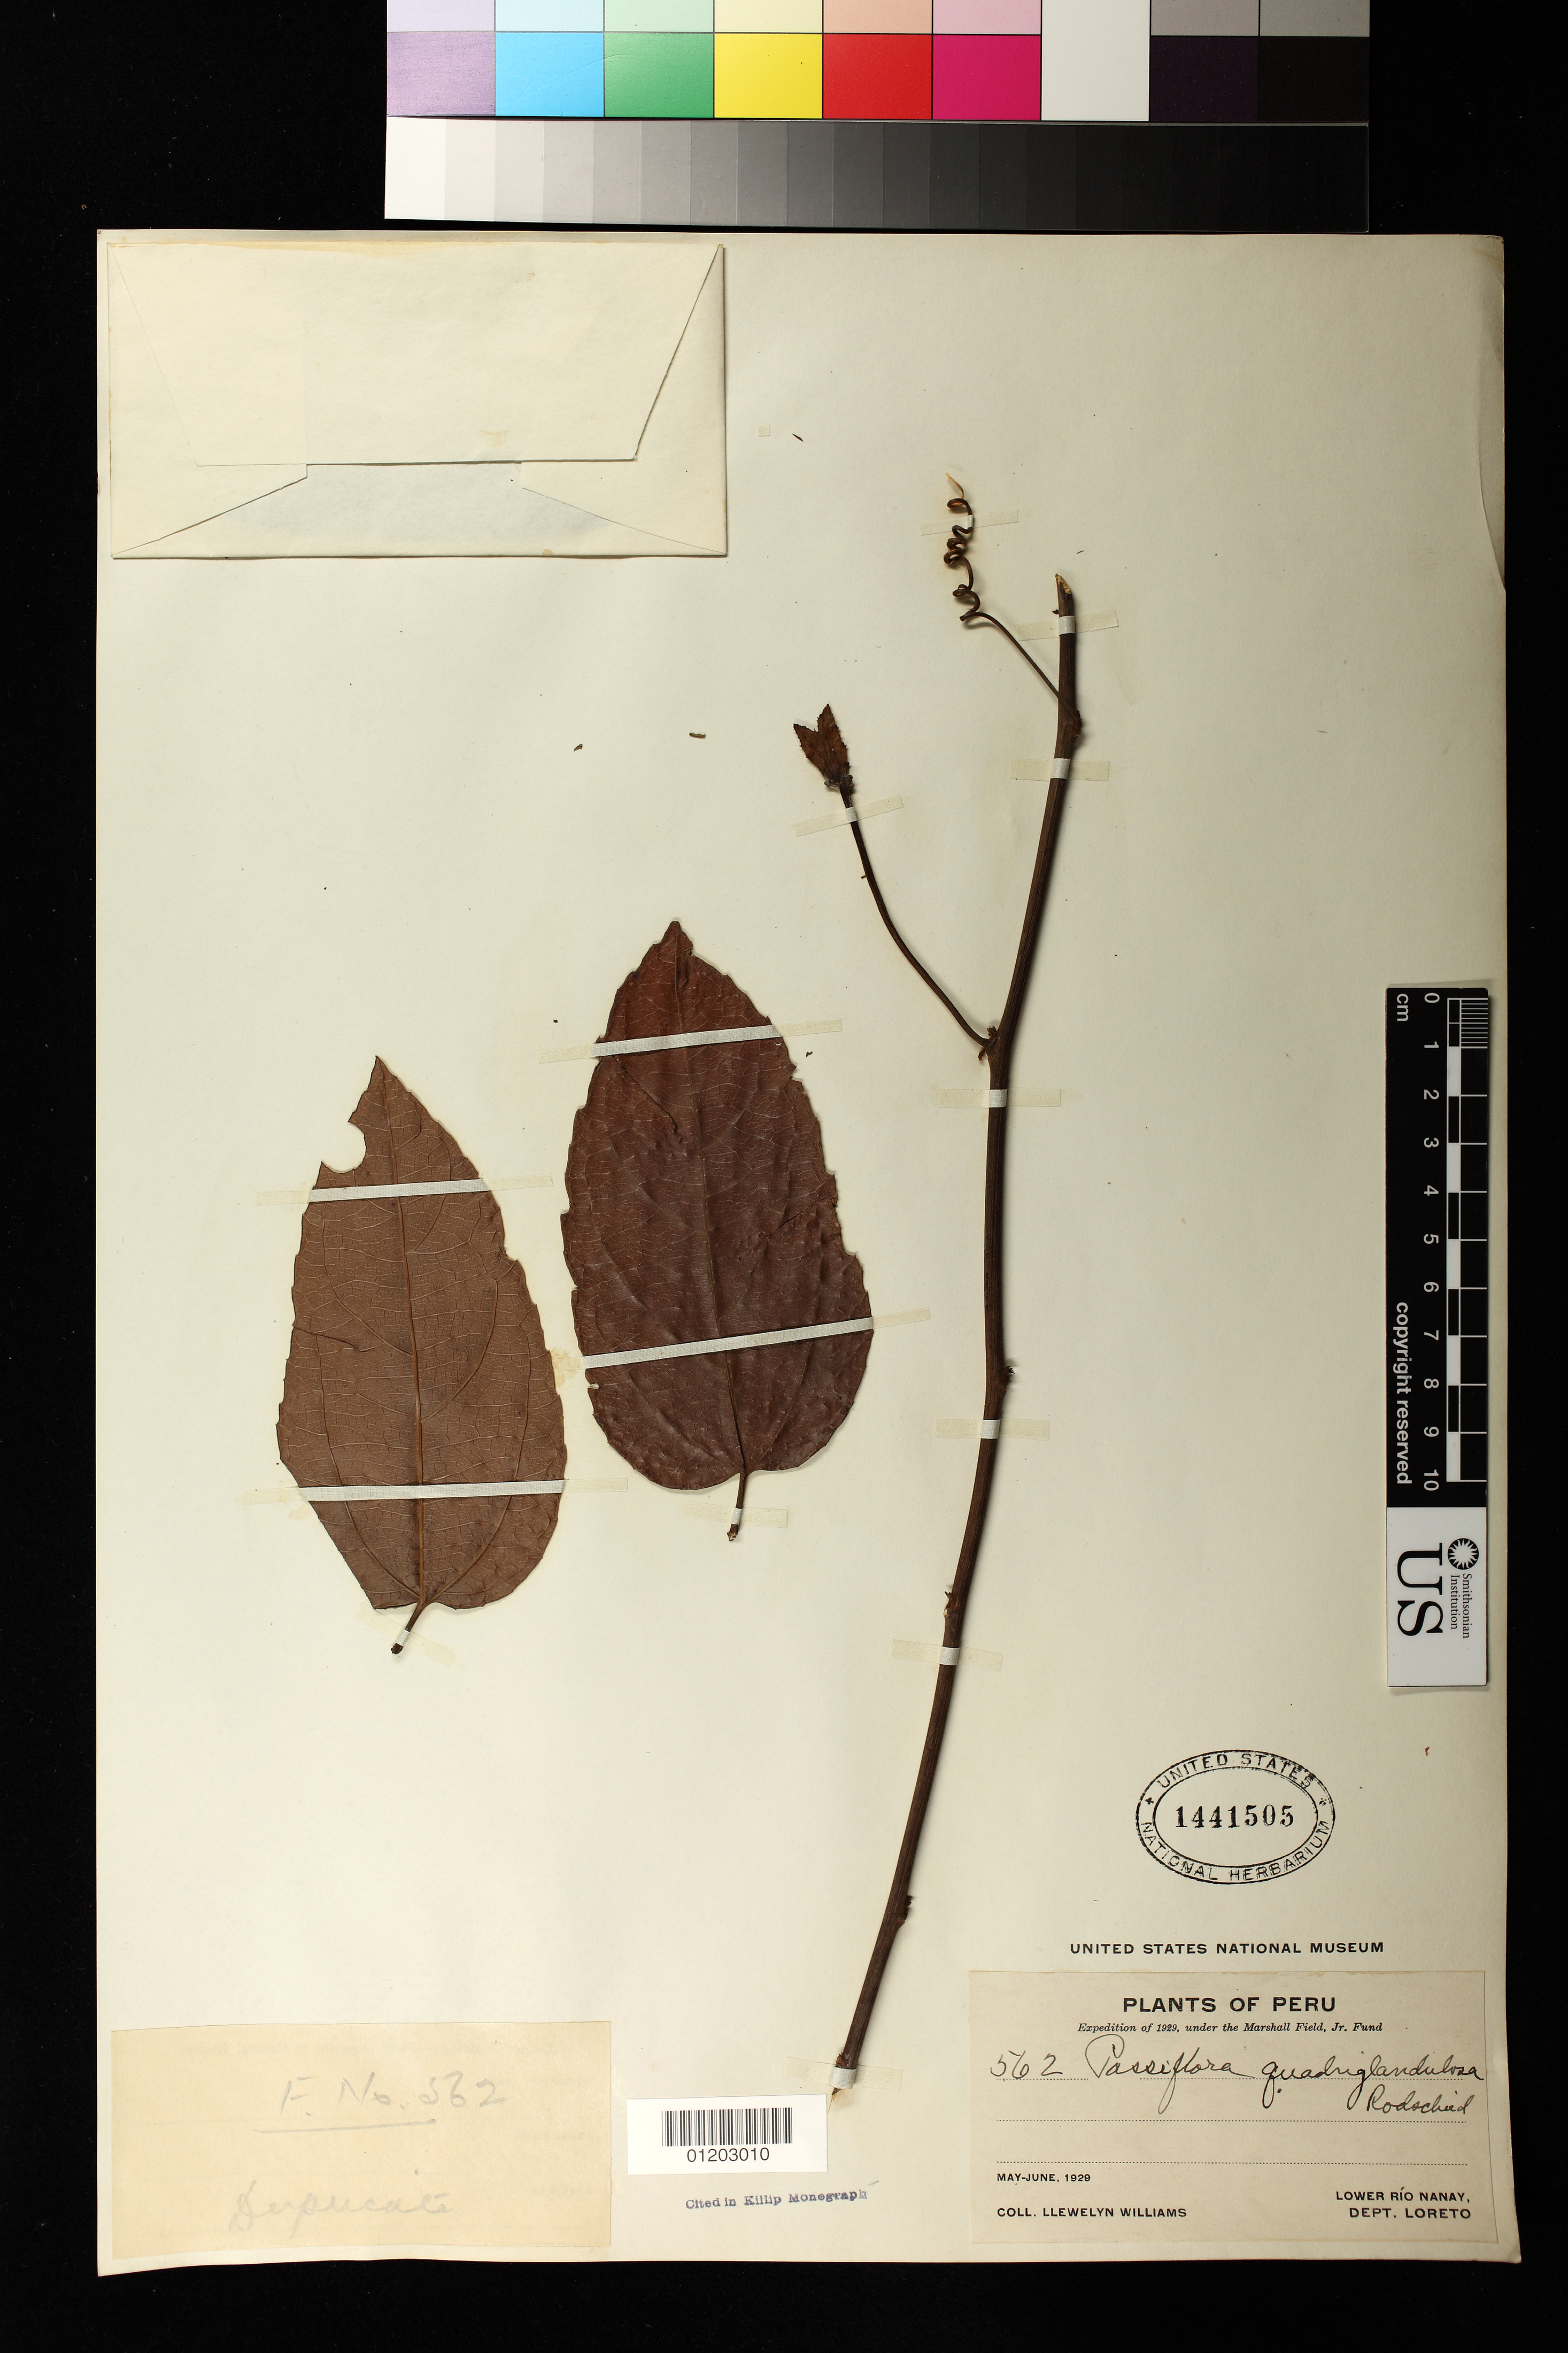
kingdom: Plantae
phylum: Tracheophyta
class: Magnoliopsida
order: Malpighiales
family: Passifloraceae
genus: Passiflora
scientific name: Passiflora quadriglandulosa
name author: Rodschied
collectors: Ll. Williams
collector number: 562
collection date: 1929-05/1929-06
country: Peru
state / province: Loreto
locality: Lower Rio Nanay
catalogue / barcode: US 1441505